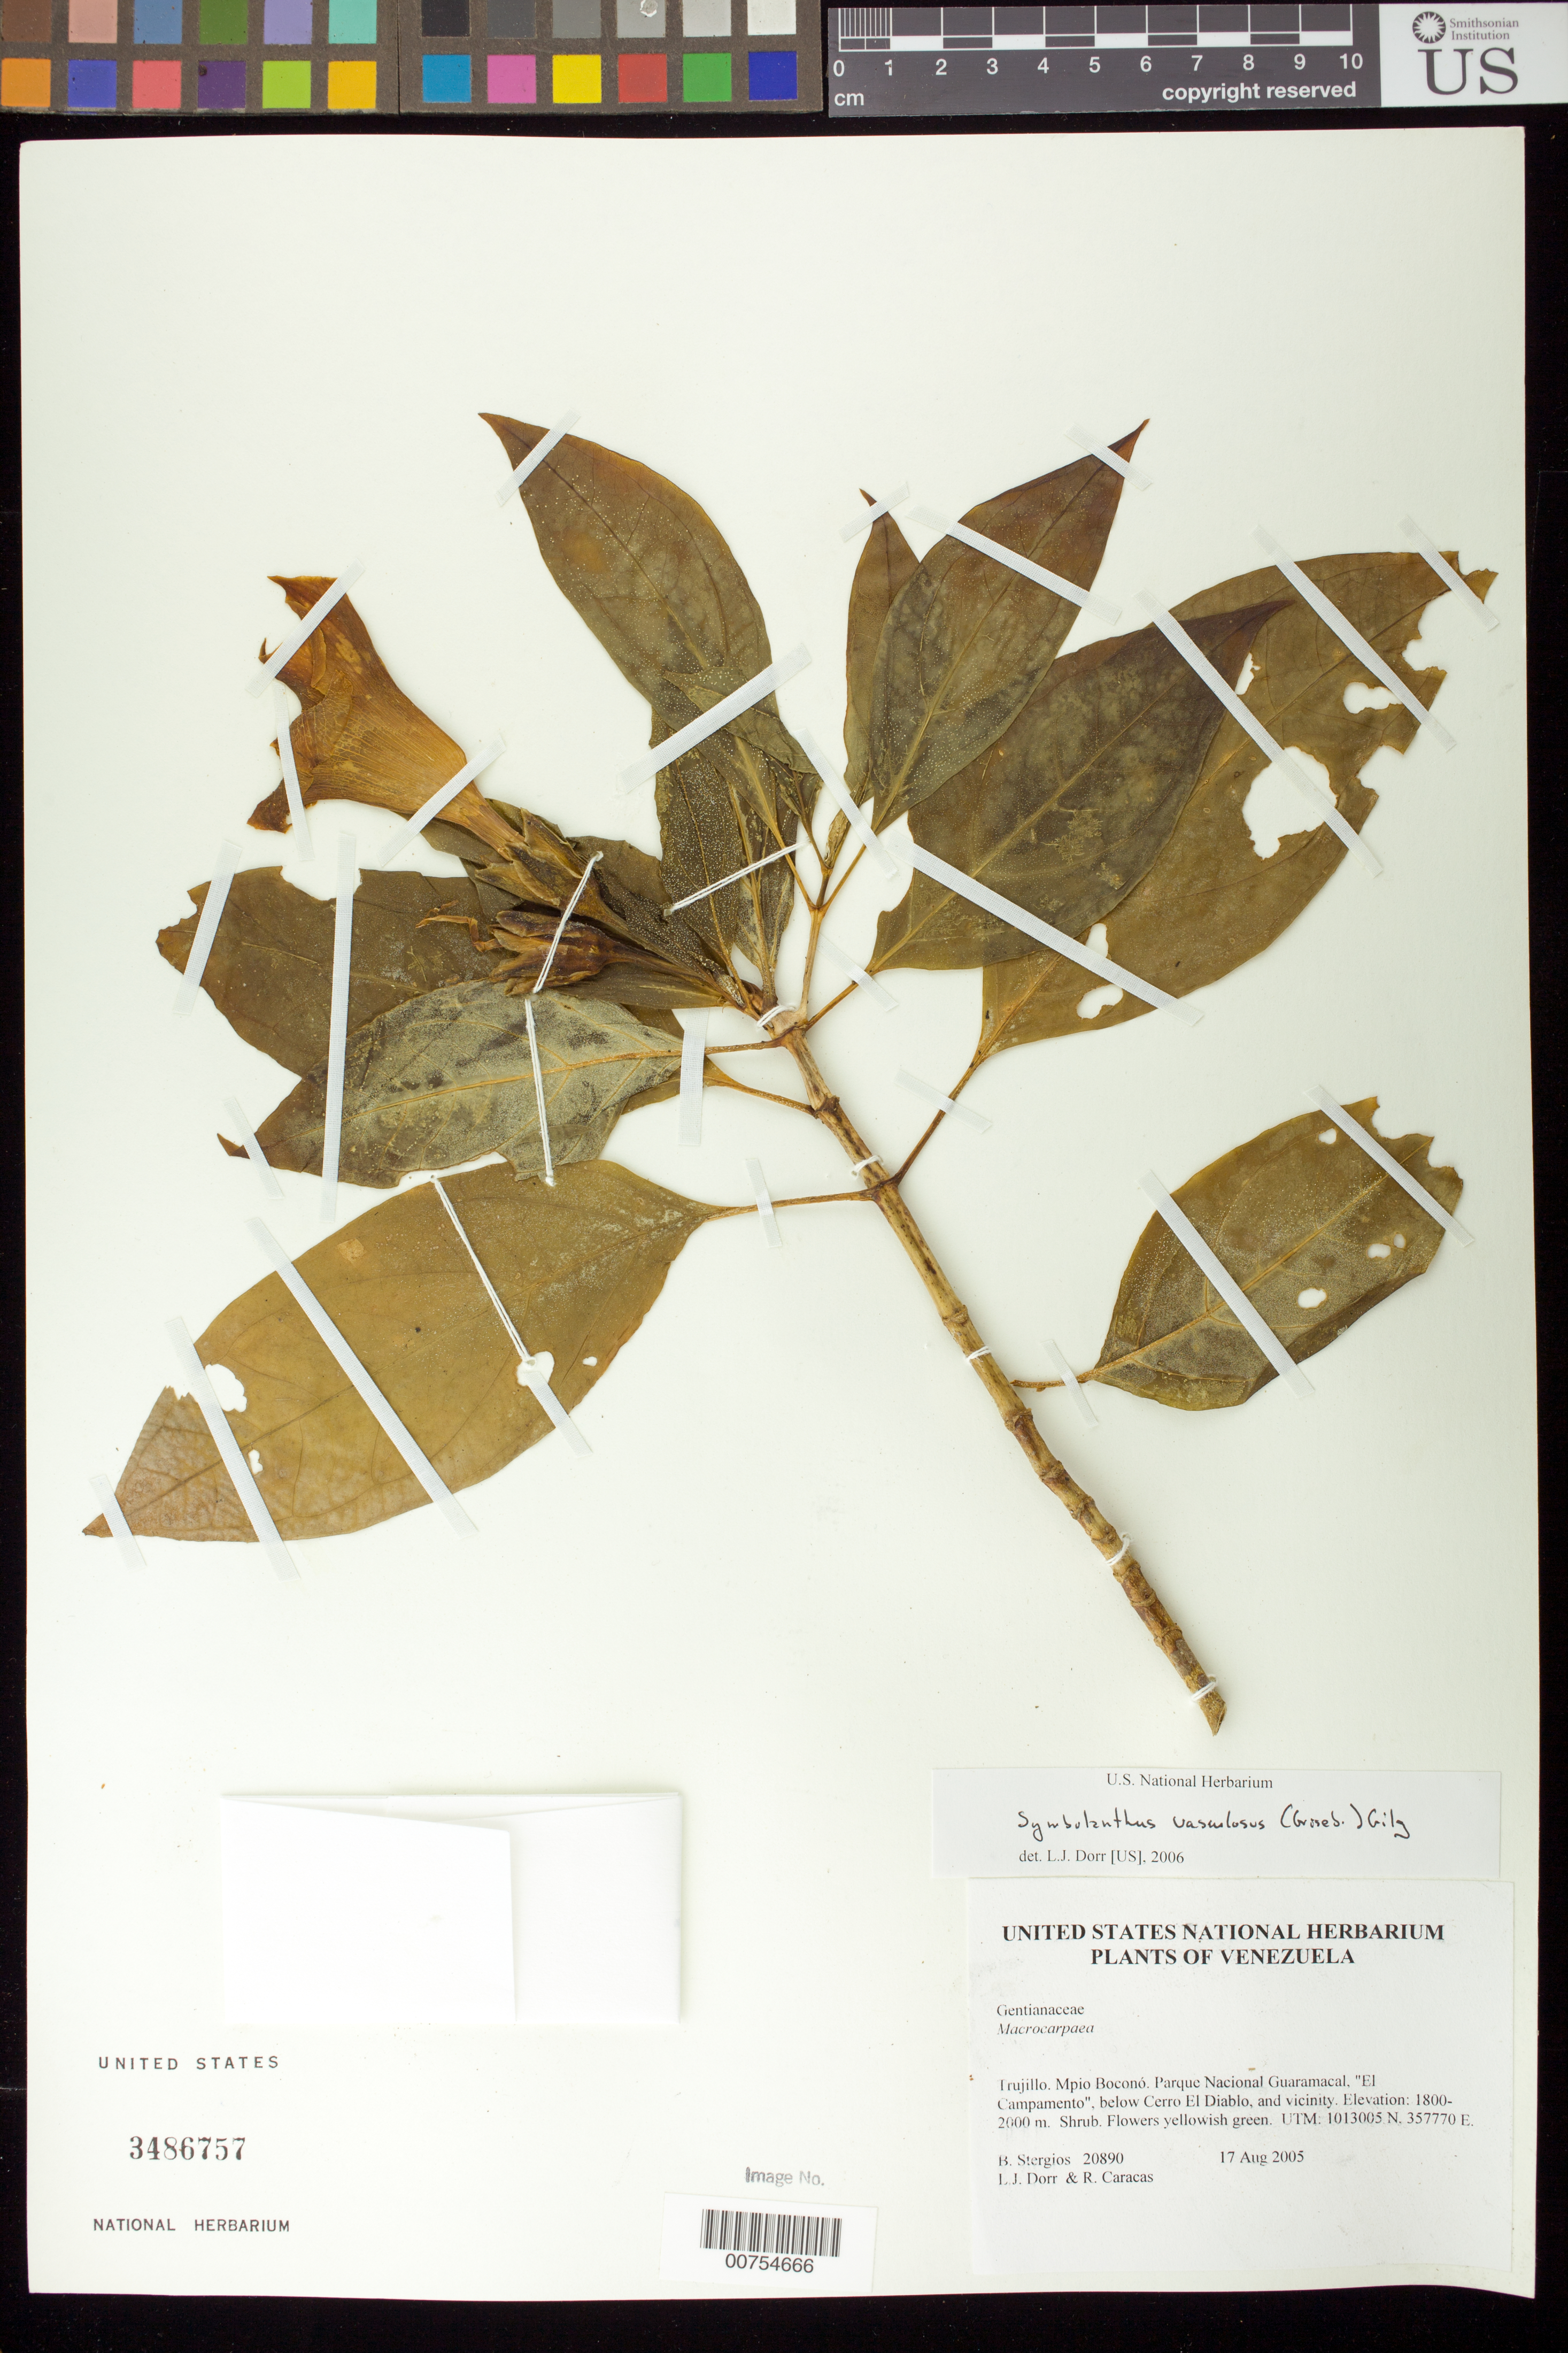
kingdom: Plantae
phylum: Tracheophyta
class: Magnoliopsida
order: Gentianales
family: Gentianaceae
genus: Symbolanthus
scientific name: Symbolanthus vasculosus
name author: (Griseb.) Gilg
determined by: Dorr, L. J., (BOT), Smithsonian Institution - National Museum of Natural History (UNITED STATES)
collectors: B. G. Stergios, L. J. Dorr & R. Caracas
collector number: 20890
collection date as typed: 17 Aug 2005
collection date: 2005-08-17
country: Venezuela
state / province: Trujillo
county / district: Boconó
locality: Parque Nacional Guaramacal, "El Campamento", below Cerro El Diablo, and vicinity.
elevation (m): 1800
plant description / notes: PORT, US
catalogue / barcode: US 3486757